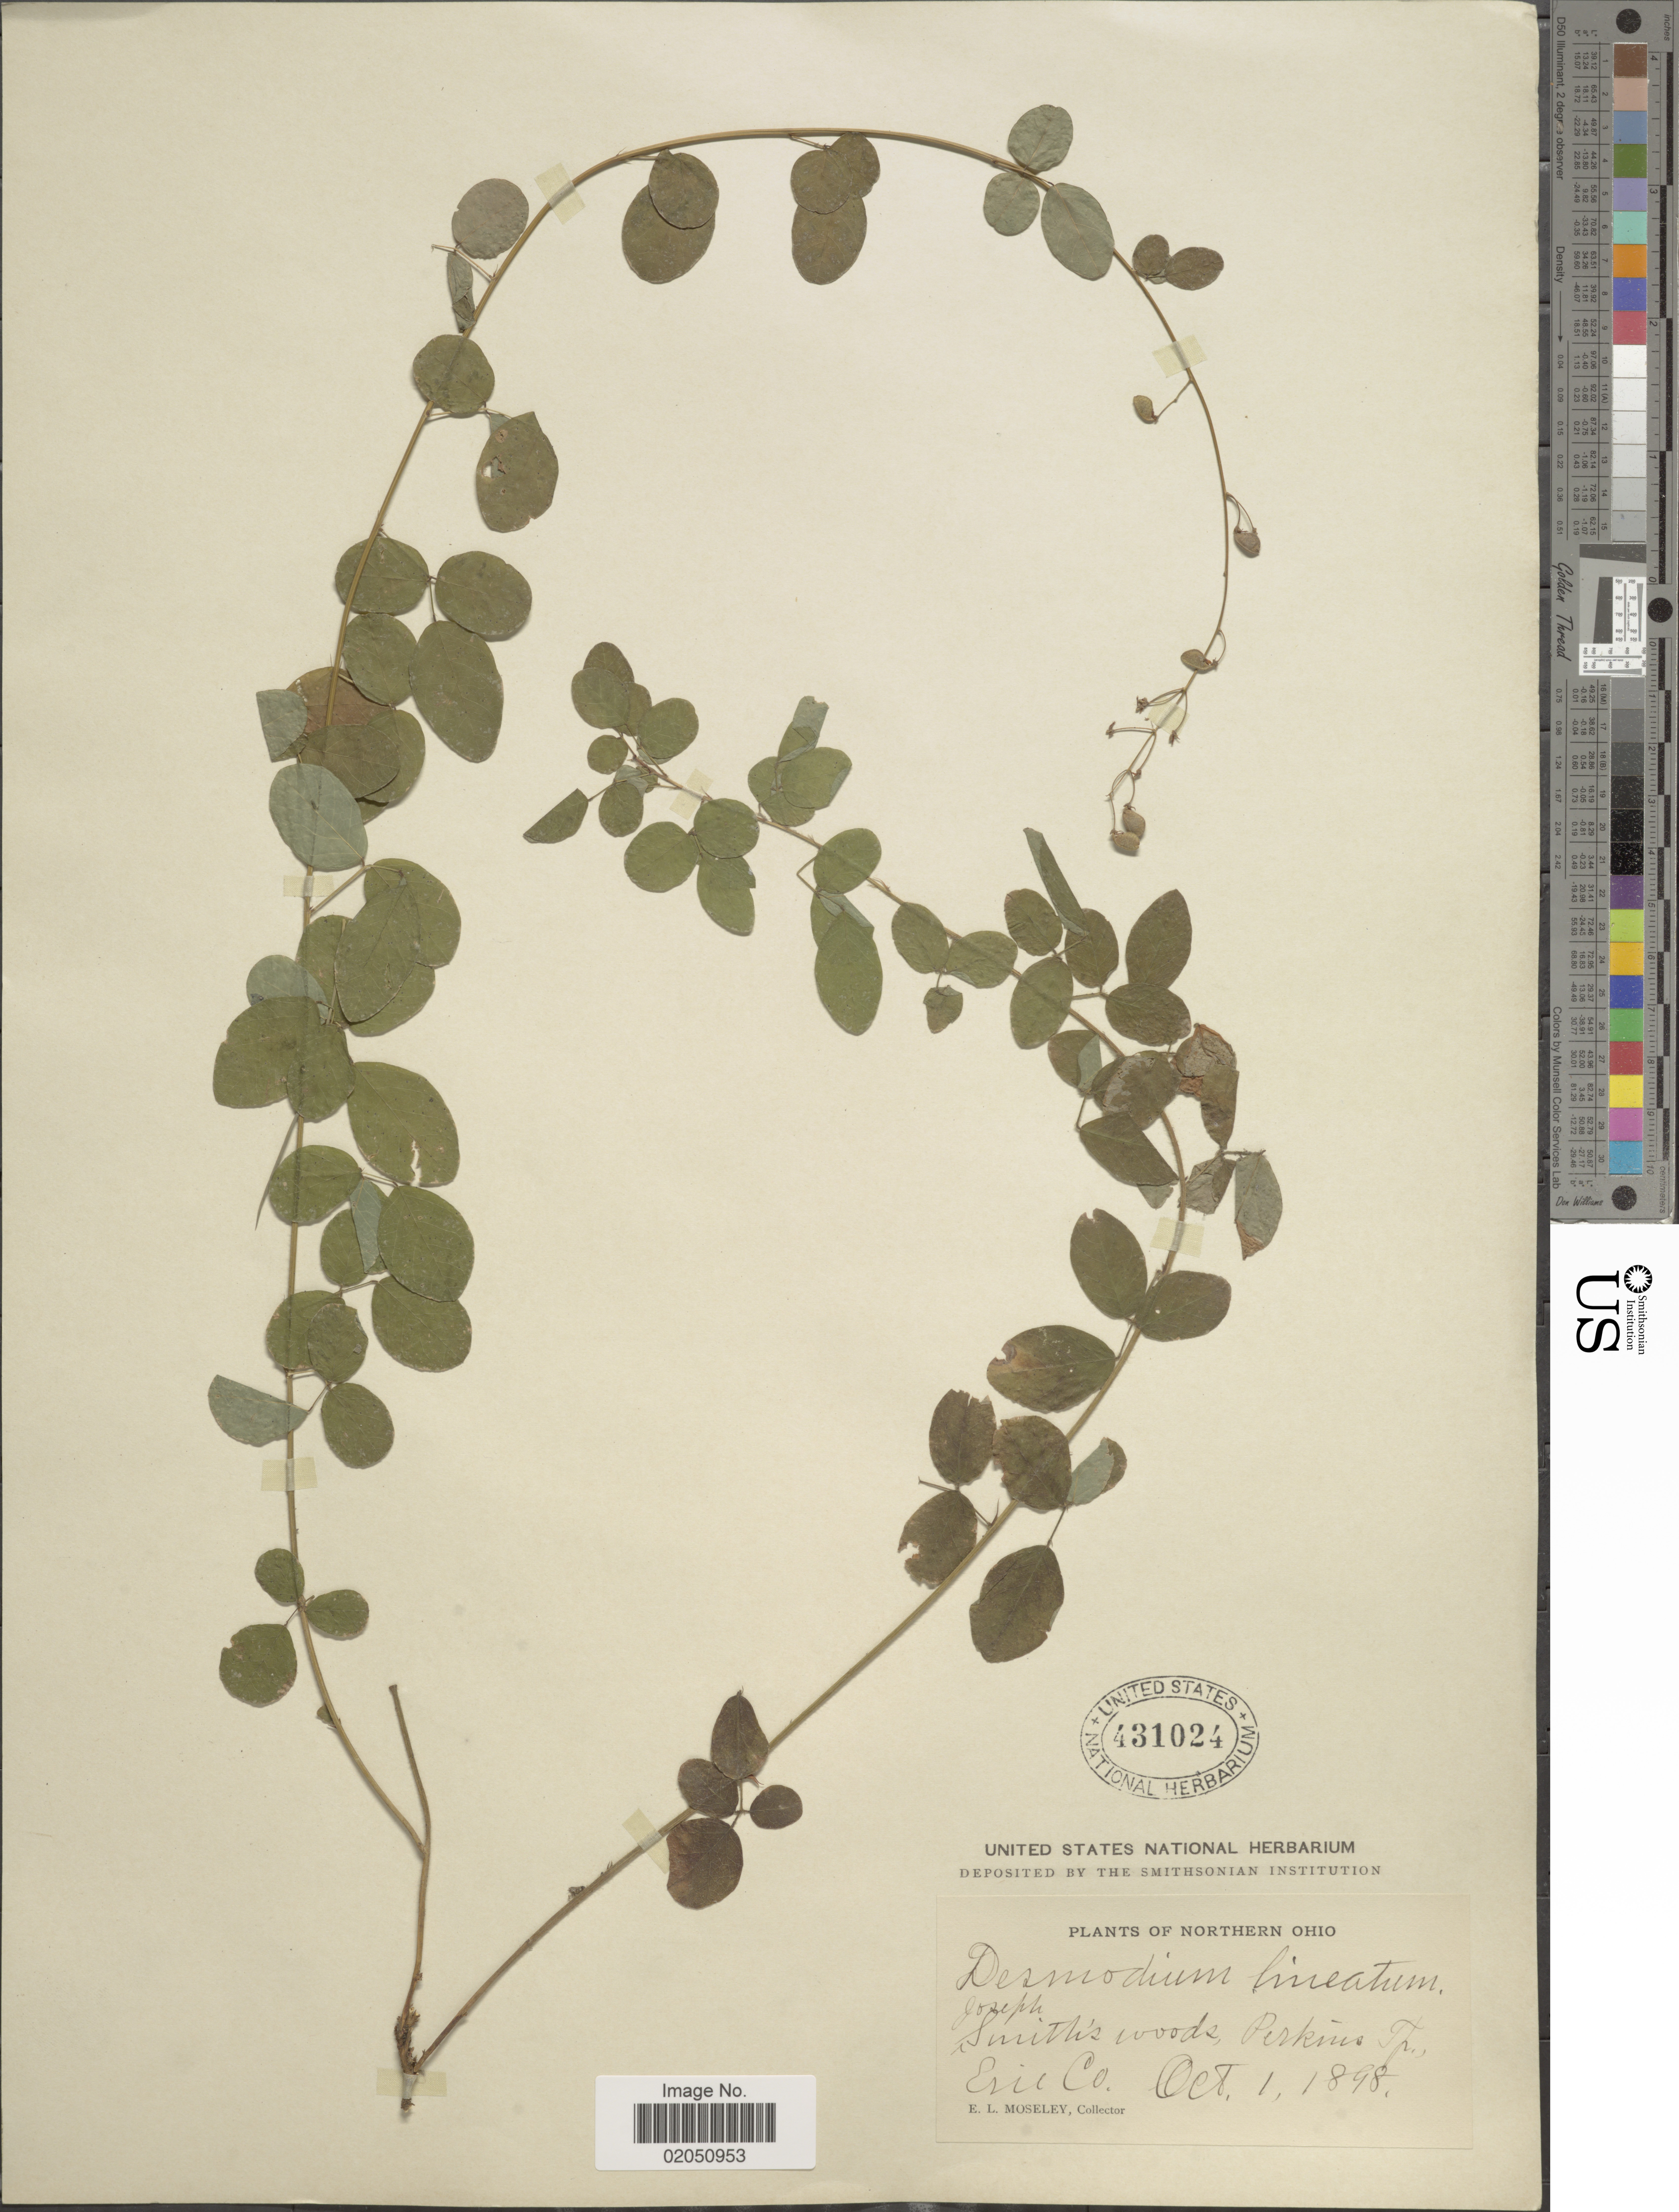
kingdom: Plantae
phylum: Tracheophyta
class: Magnoliopsida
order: Fabales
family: Fabaceae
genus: Desmodium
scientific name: Desmodium lineatum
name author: DC.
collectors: E. Moseley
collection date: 1898-10-01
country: United States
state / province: Ohio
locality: Northern Ohio, Smith's woods, Perkins Tp., Erie Co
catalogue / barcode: US 431024